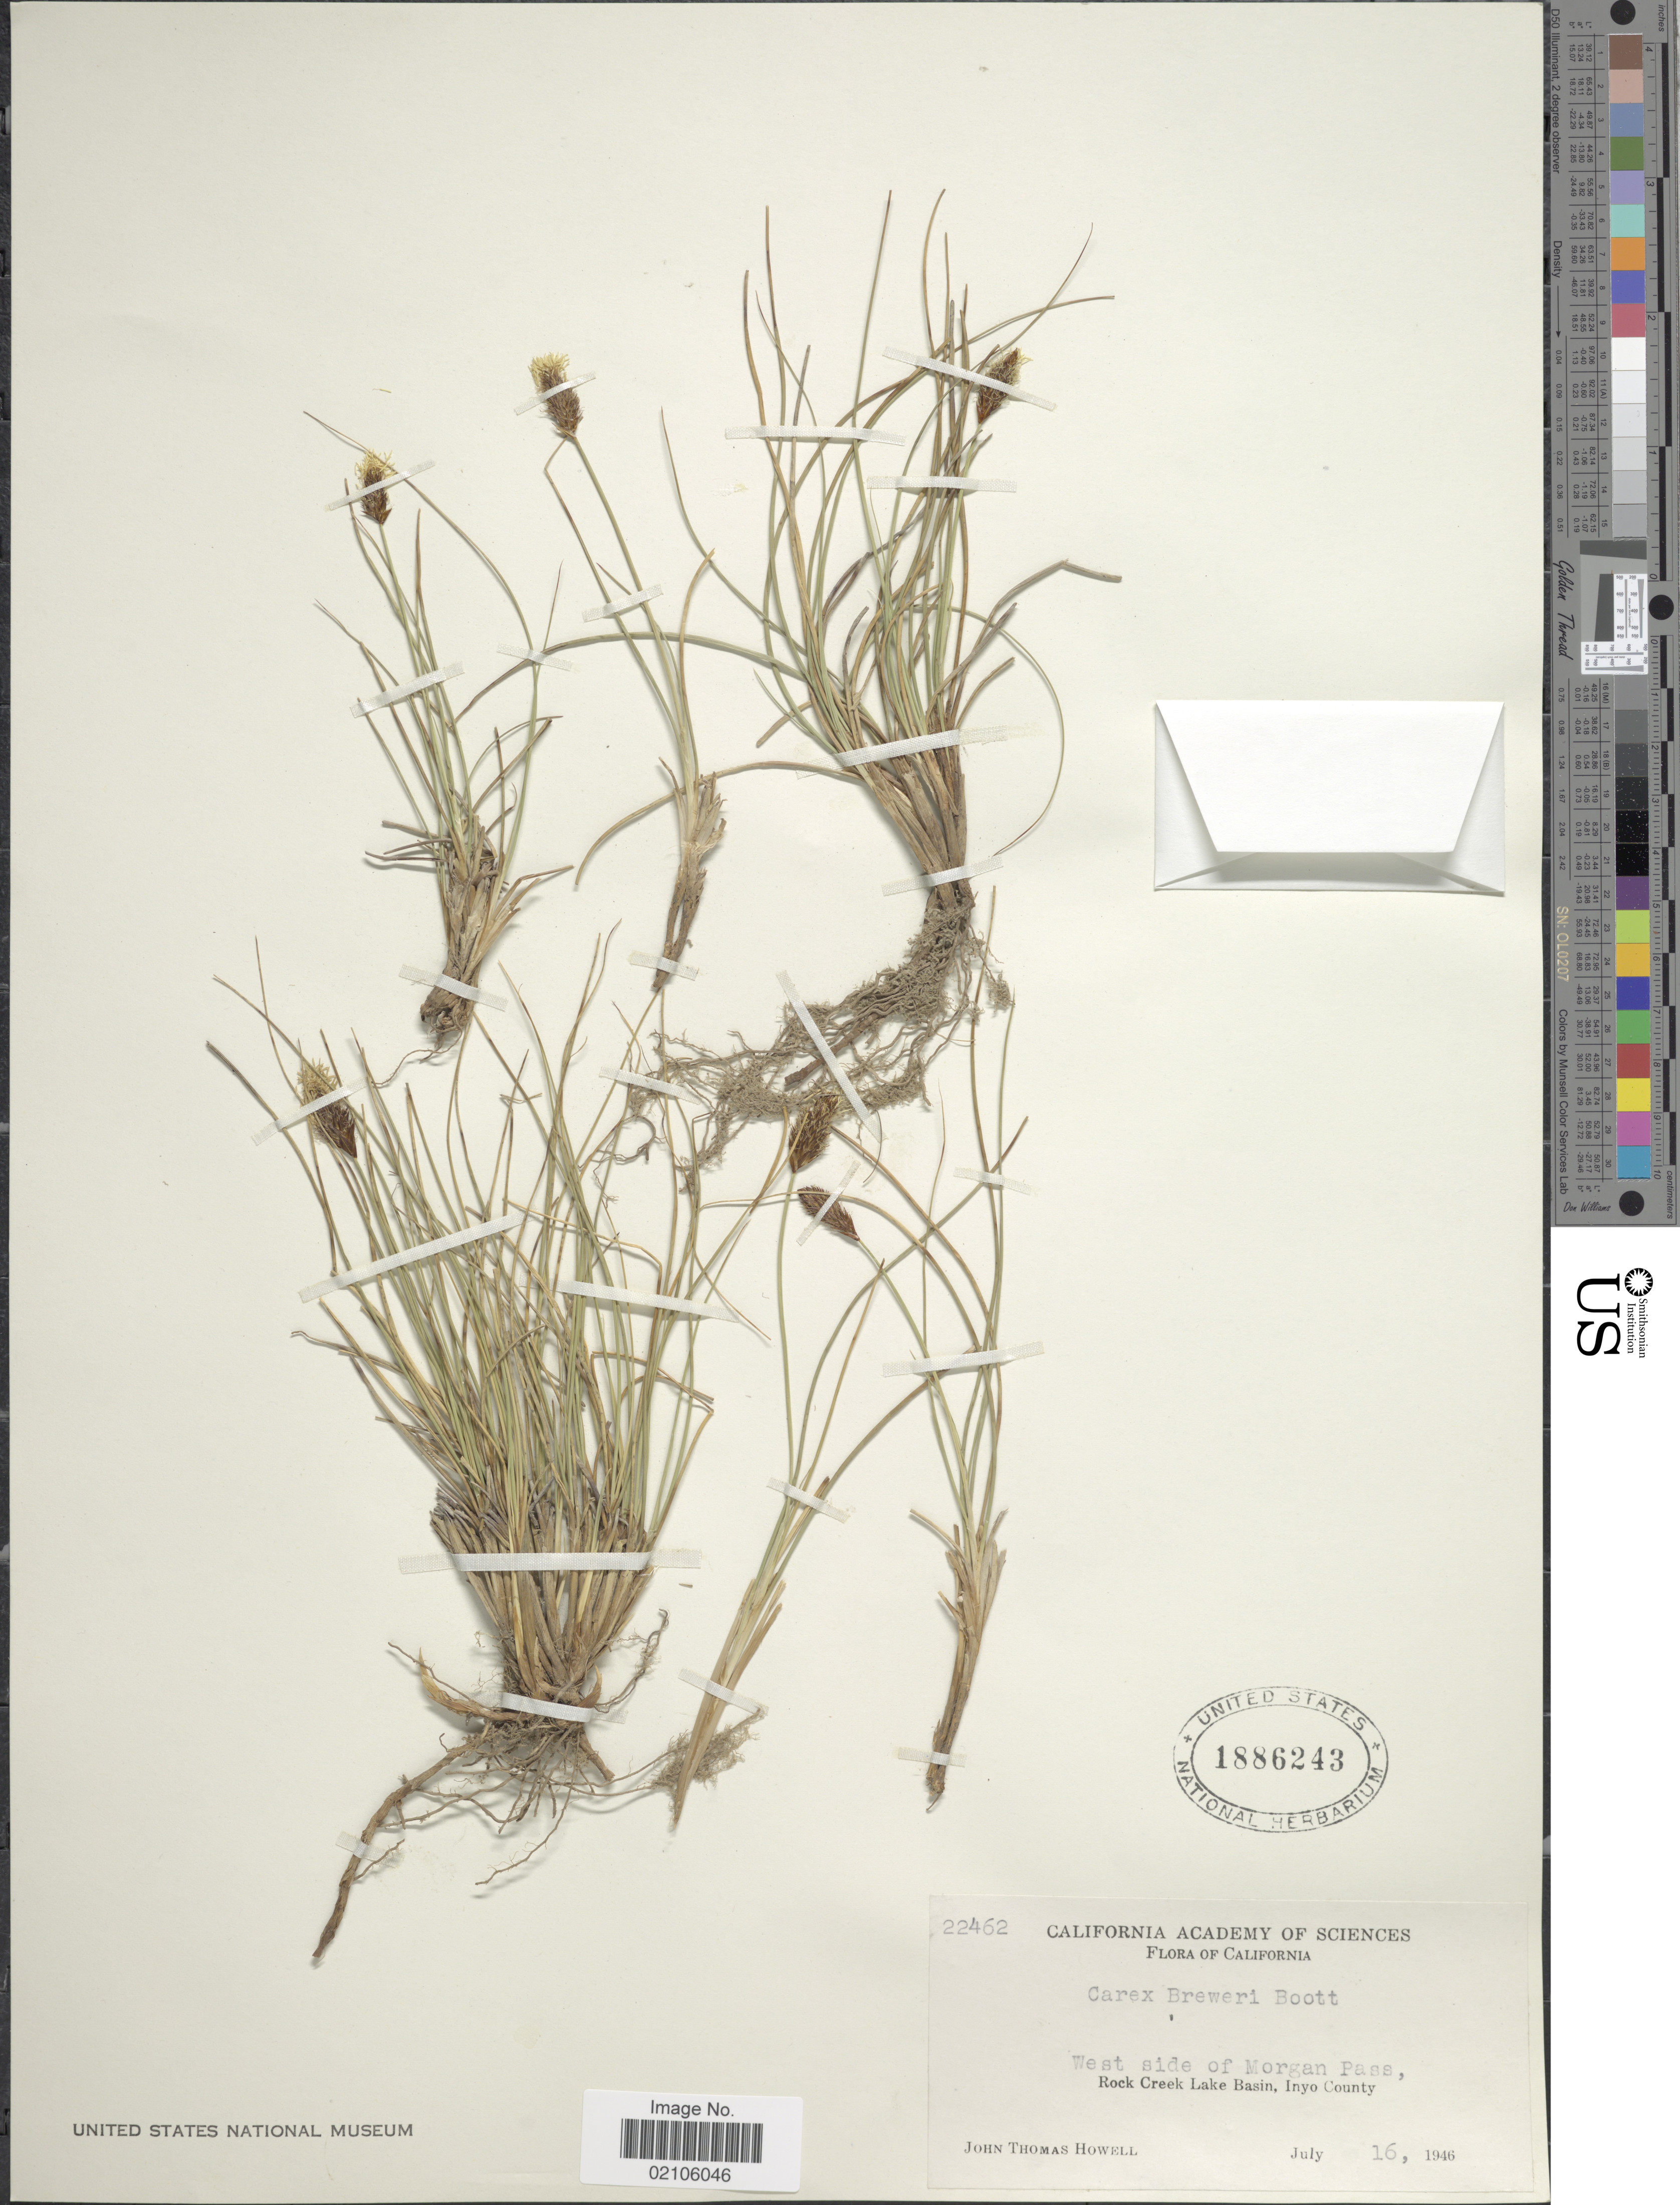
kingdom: Plantae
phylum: Tracheophyta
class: Liliopsida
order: Poales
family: Cyperaceae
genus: Carex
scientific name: Carex breweri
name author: Boott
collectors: J. T. Howell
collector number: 22462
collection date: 1946-07-16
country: United States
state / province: California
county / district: Inyo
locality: West side of Morgan Pass, Rock Creek Lake Basin, Inyo County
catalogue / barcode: US 1886243